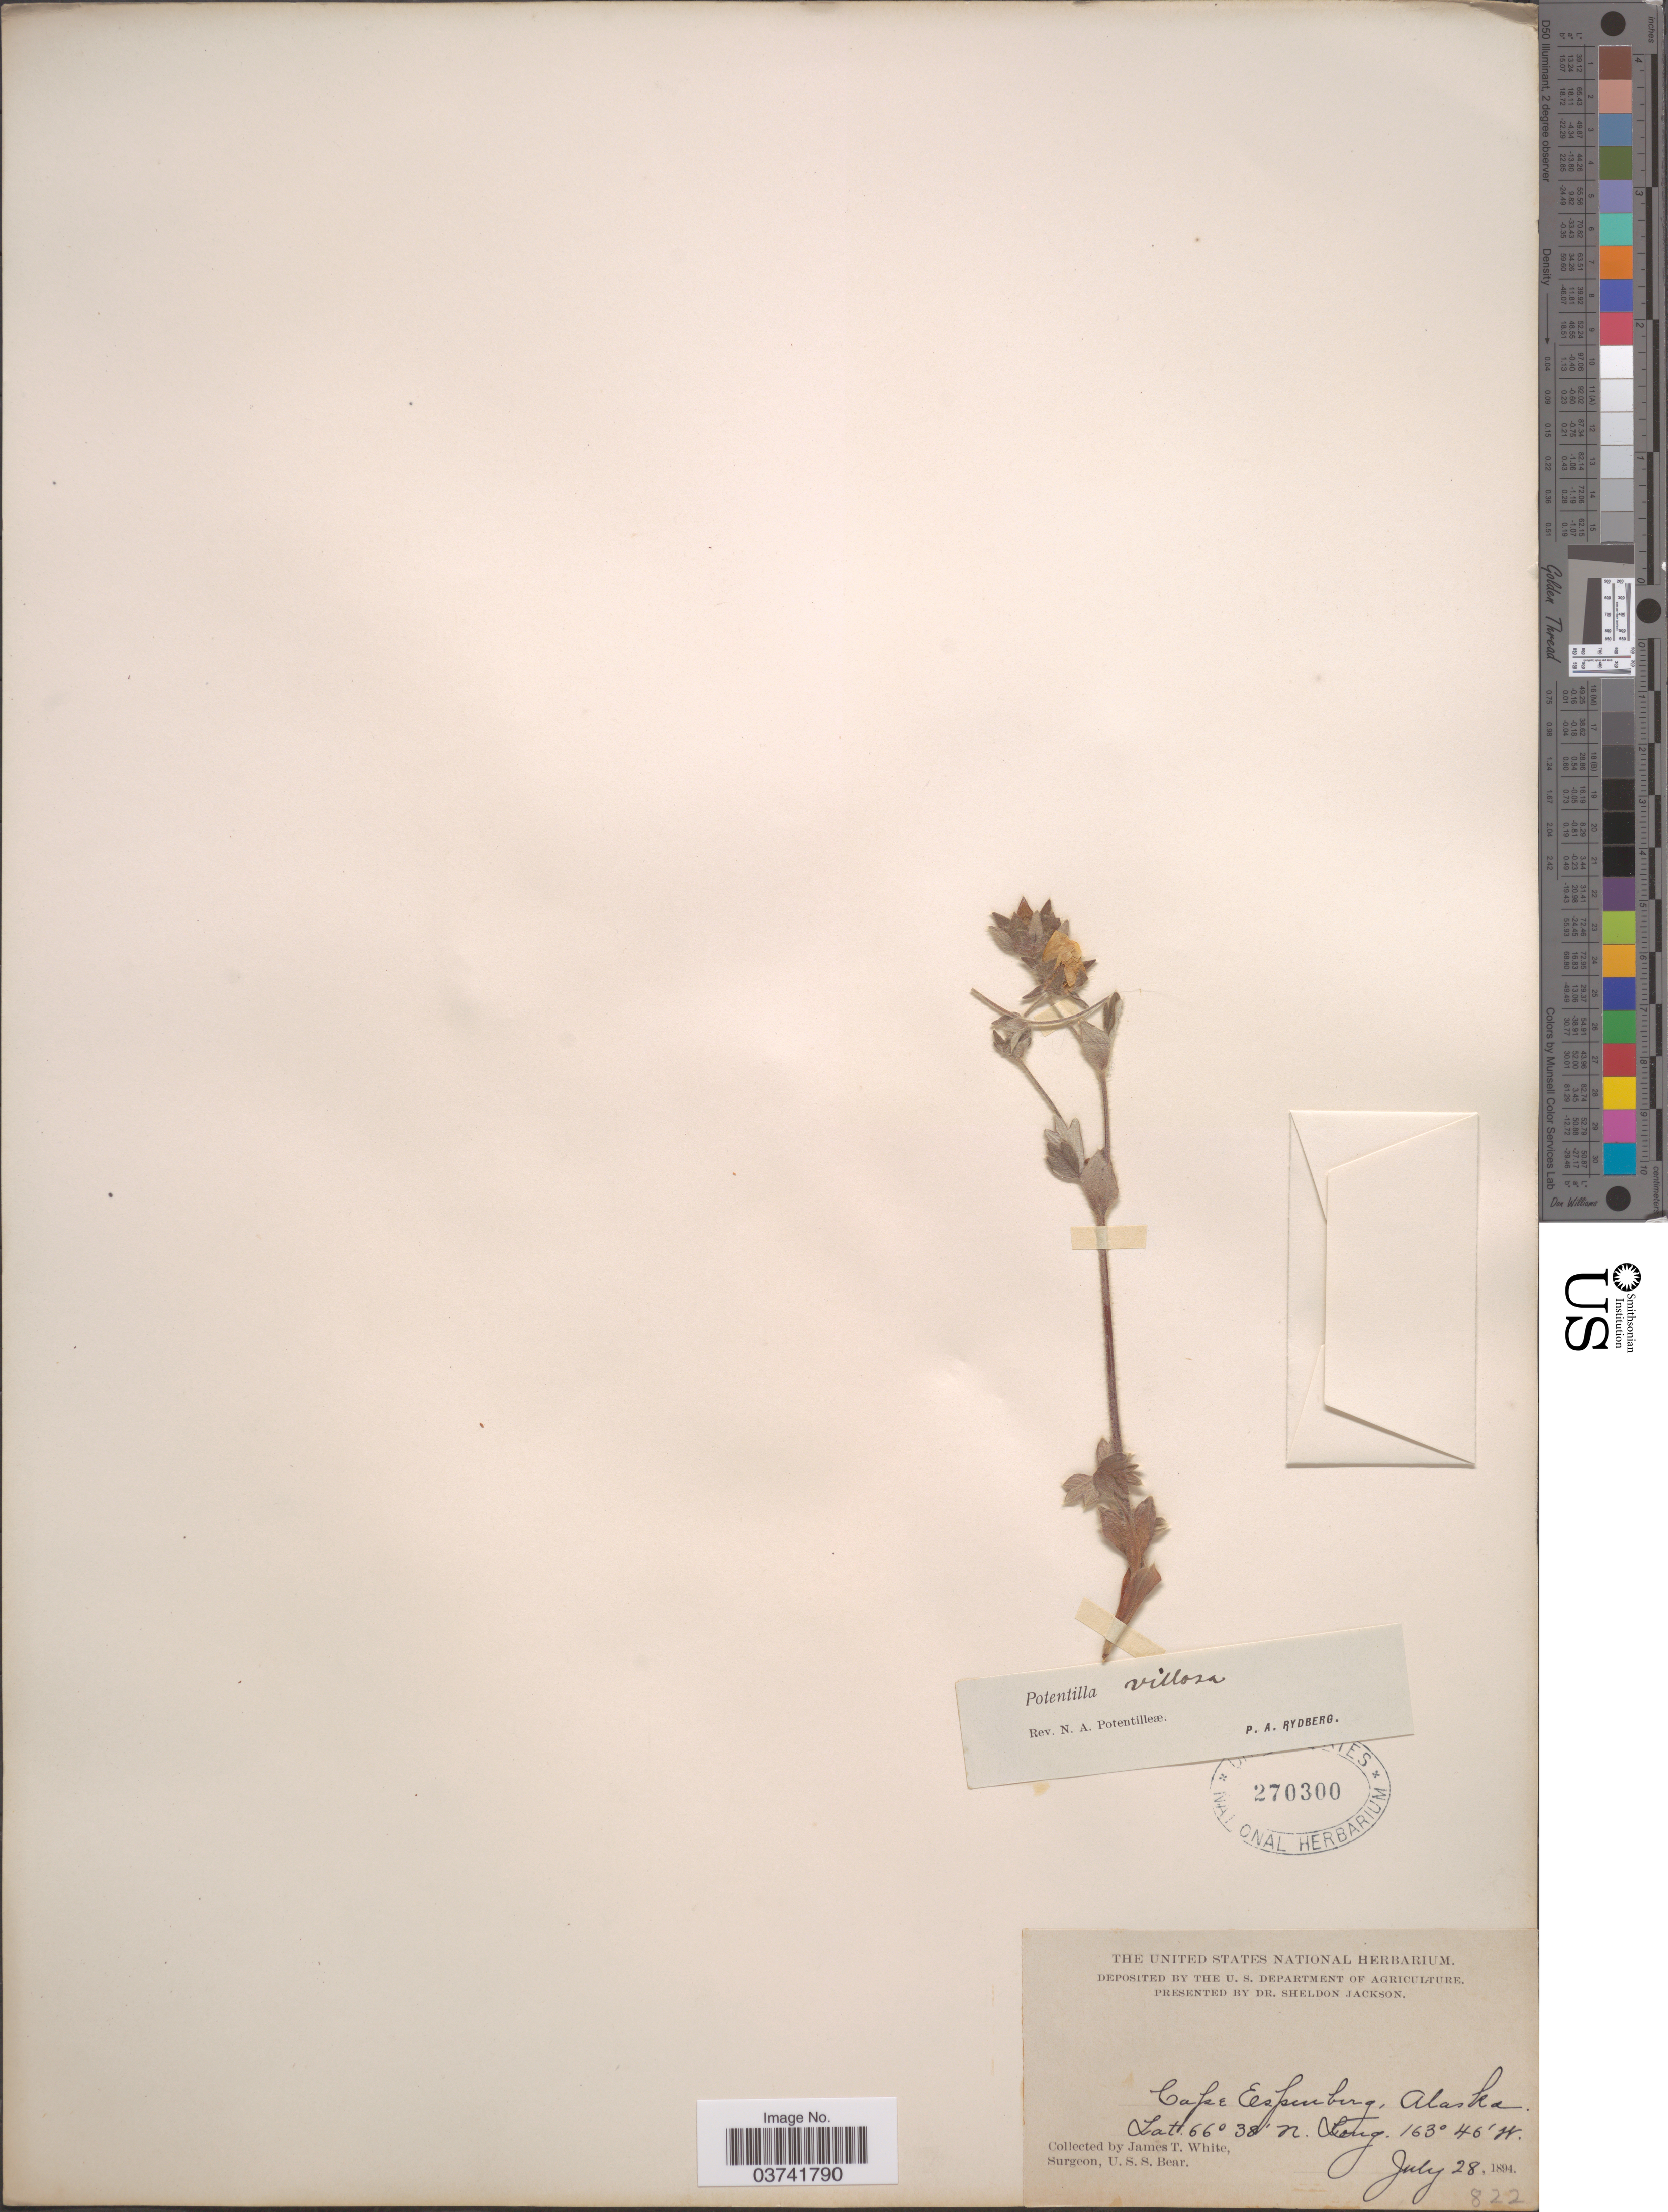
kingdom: Plantae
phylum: Tracheophyta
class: Magnoliopsida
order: Rosales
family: Rosaceae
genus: Potentilla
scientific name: Potentilla villosa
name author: Pall. ex Pursh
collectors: J. T. White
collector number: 822?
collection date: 1894-07-28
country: United States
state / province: Alaska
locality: Cape Espenberg.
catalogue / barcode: US 270300